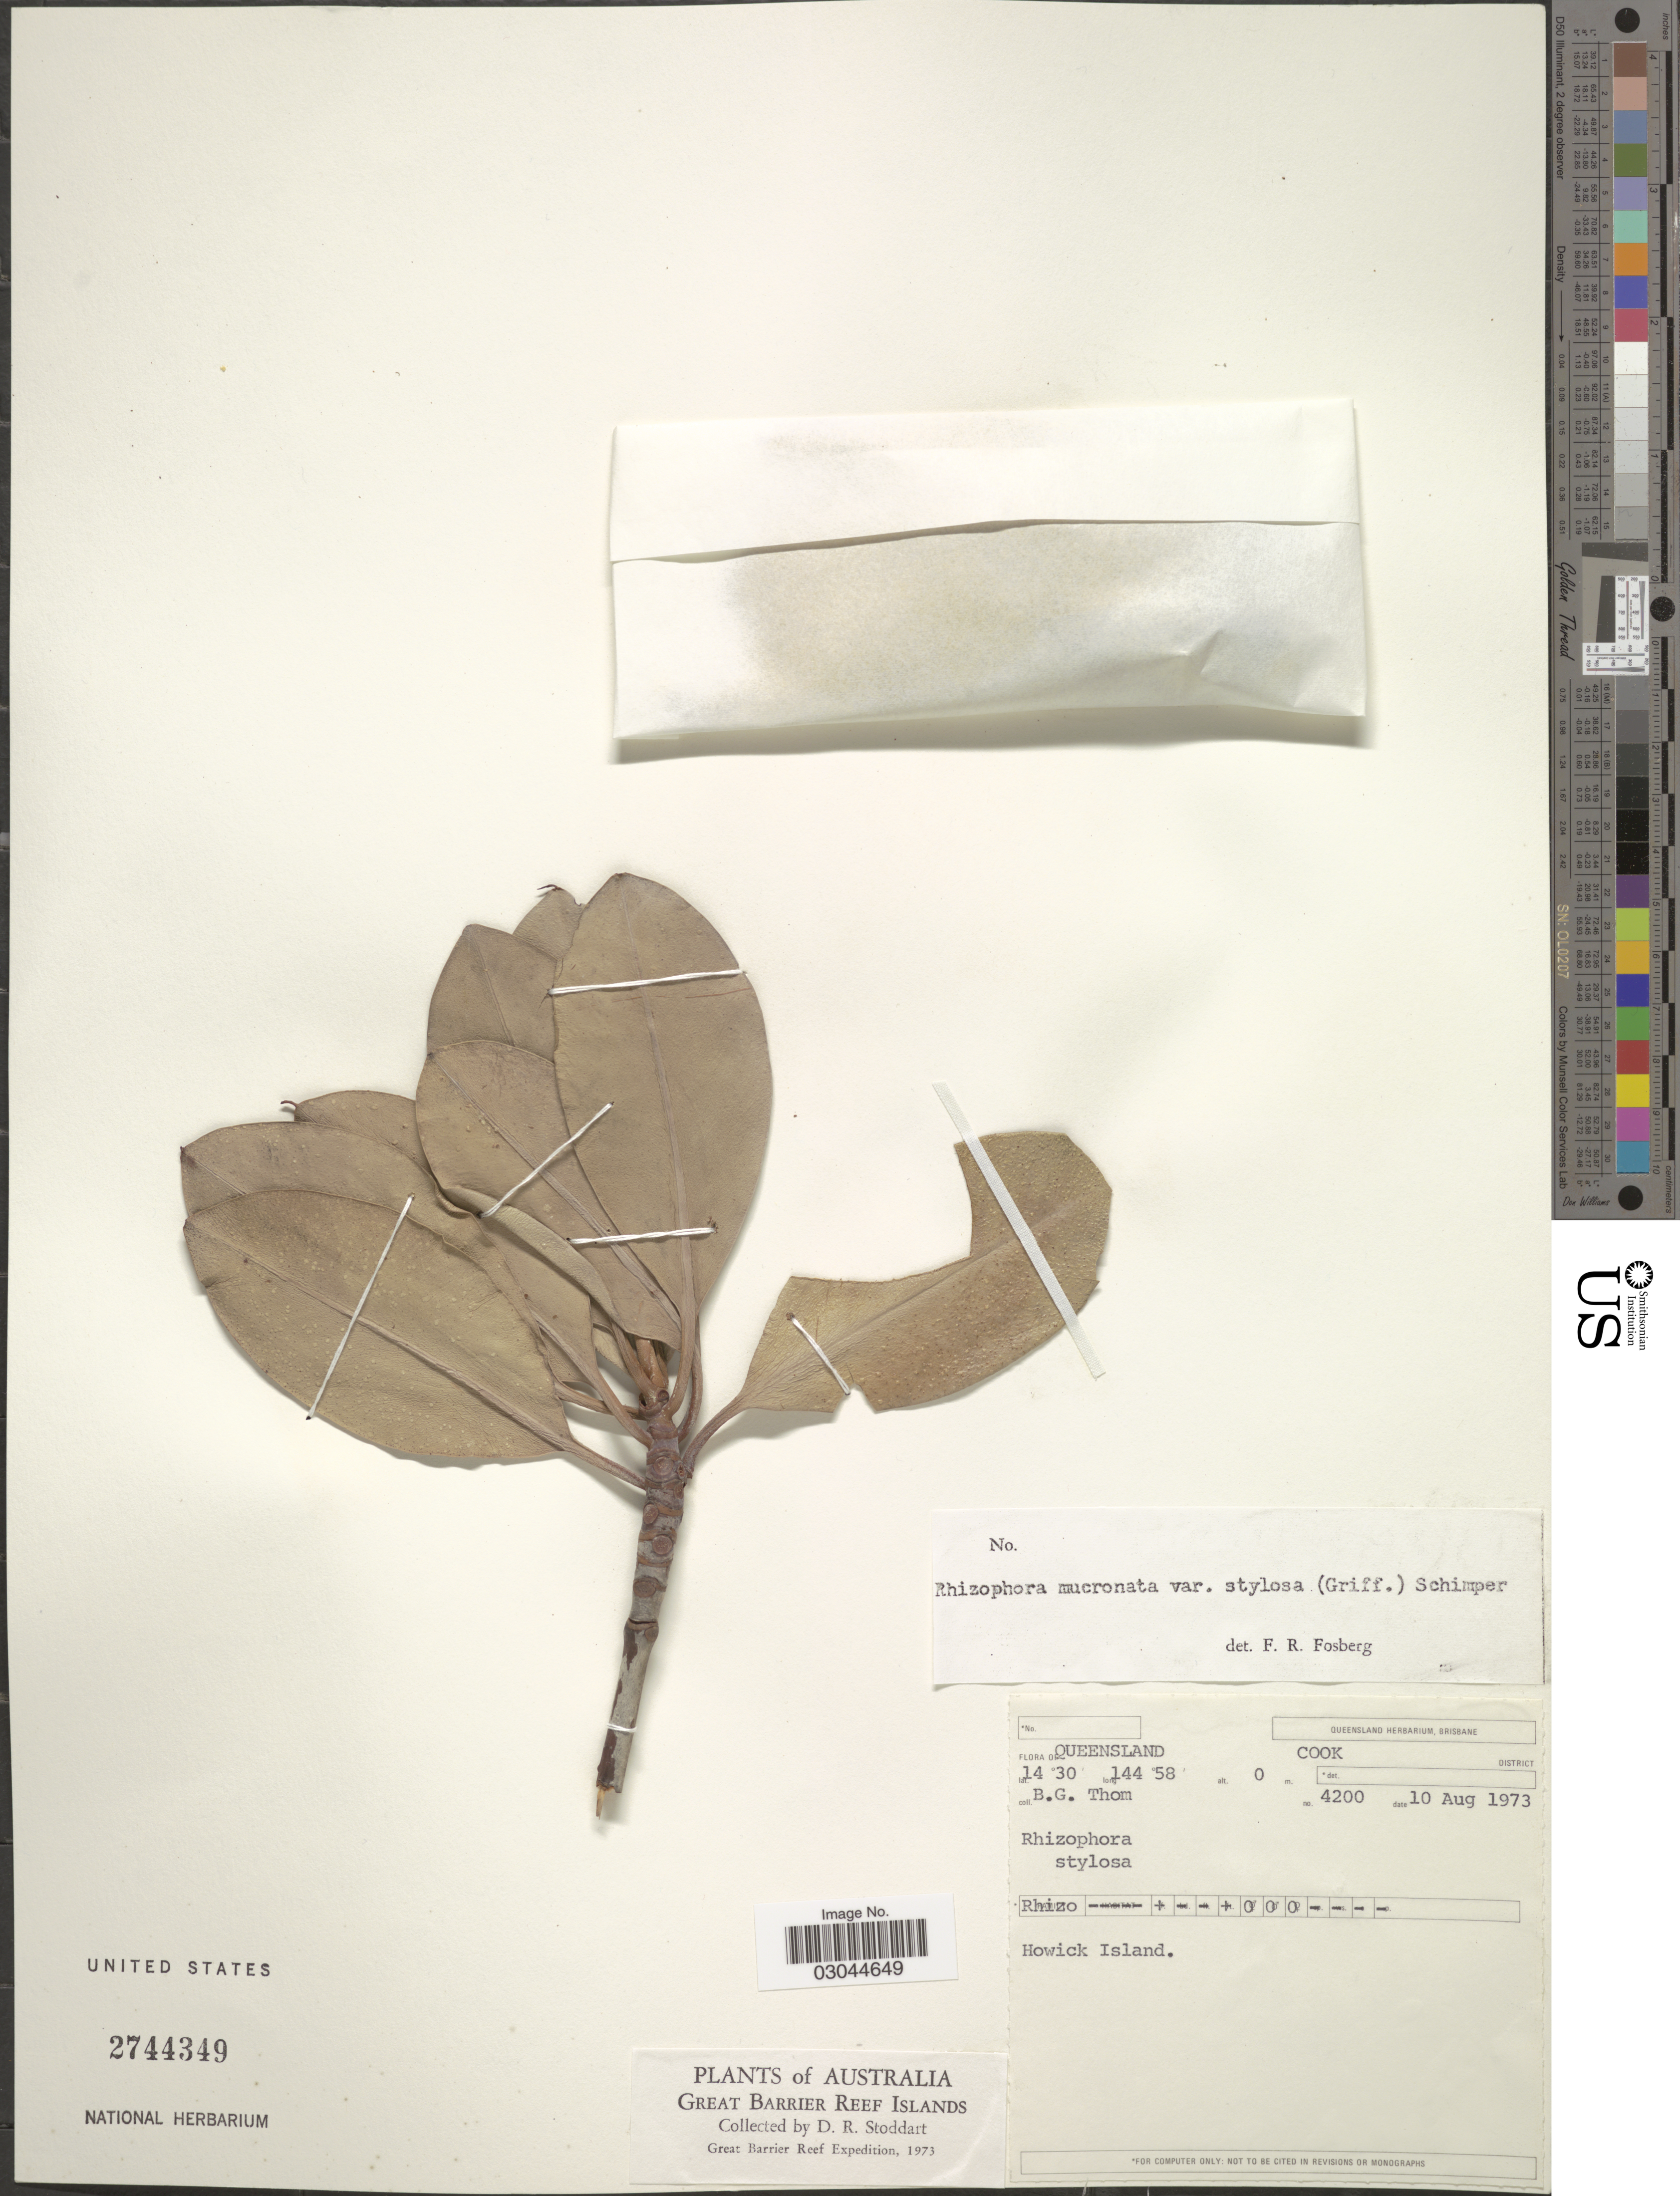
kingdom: Plantae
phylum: Tracheophyta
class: Magnoliopsida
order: Malpighiales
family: Rhizophoraceae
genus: Rhizophora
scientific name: Rhizophora mucronata var. stylosa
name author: Lam.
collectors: B. Thom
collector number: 4200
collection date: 1973-08-10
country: Australia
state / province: Queensland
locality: Great Barrier Reef Islands. Cook District. Howick Island.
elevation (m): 0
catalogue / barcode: US 2744349